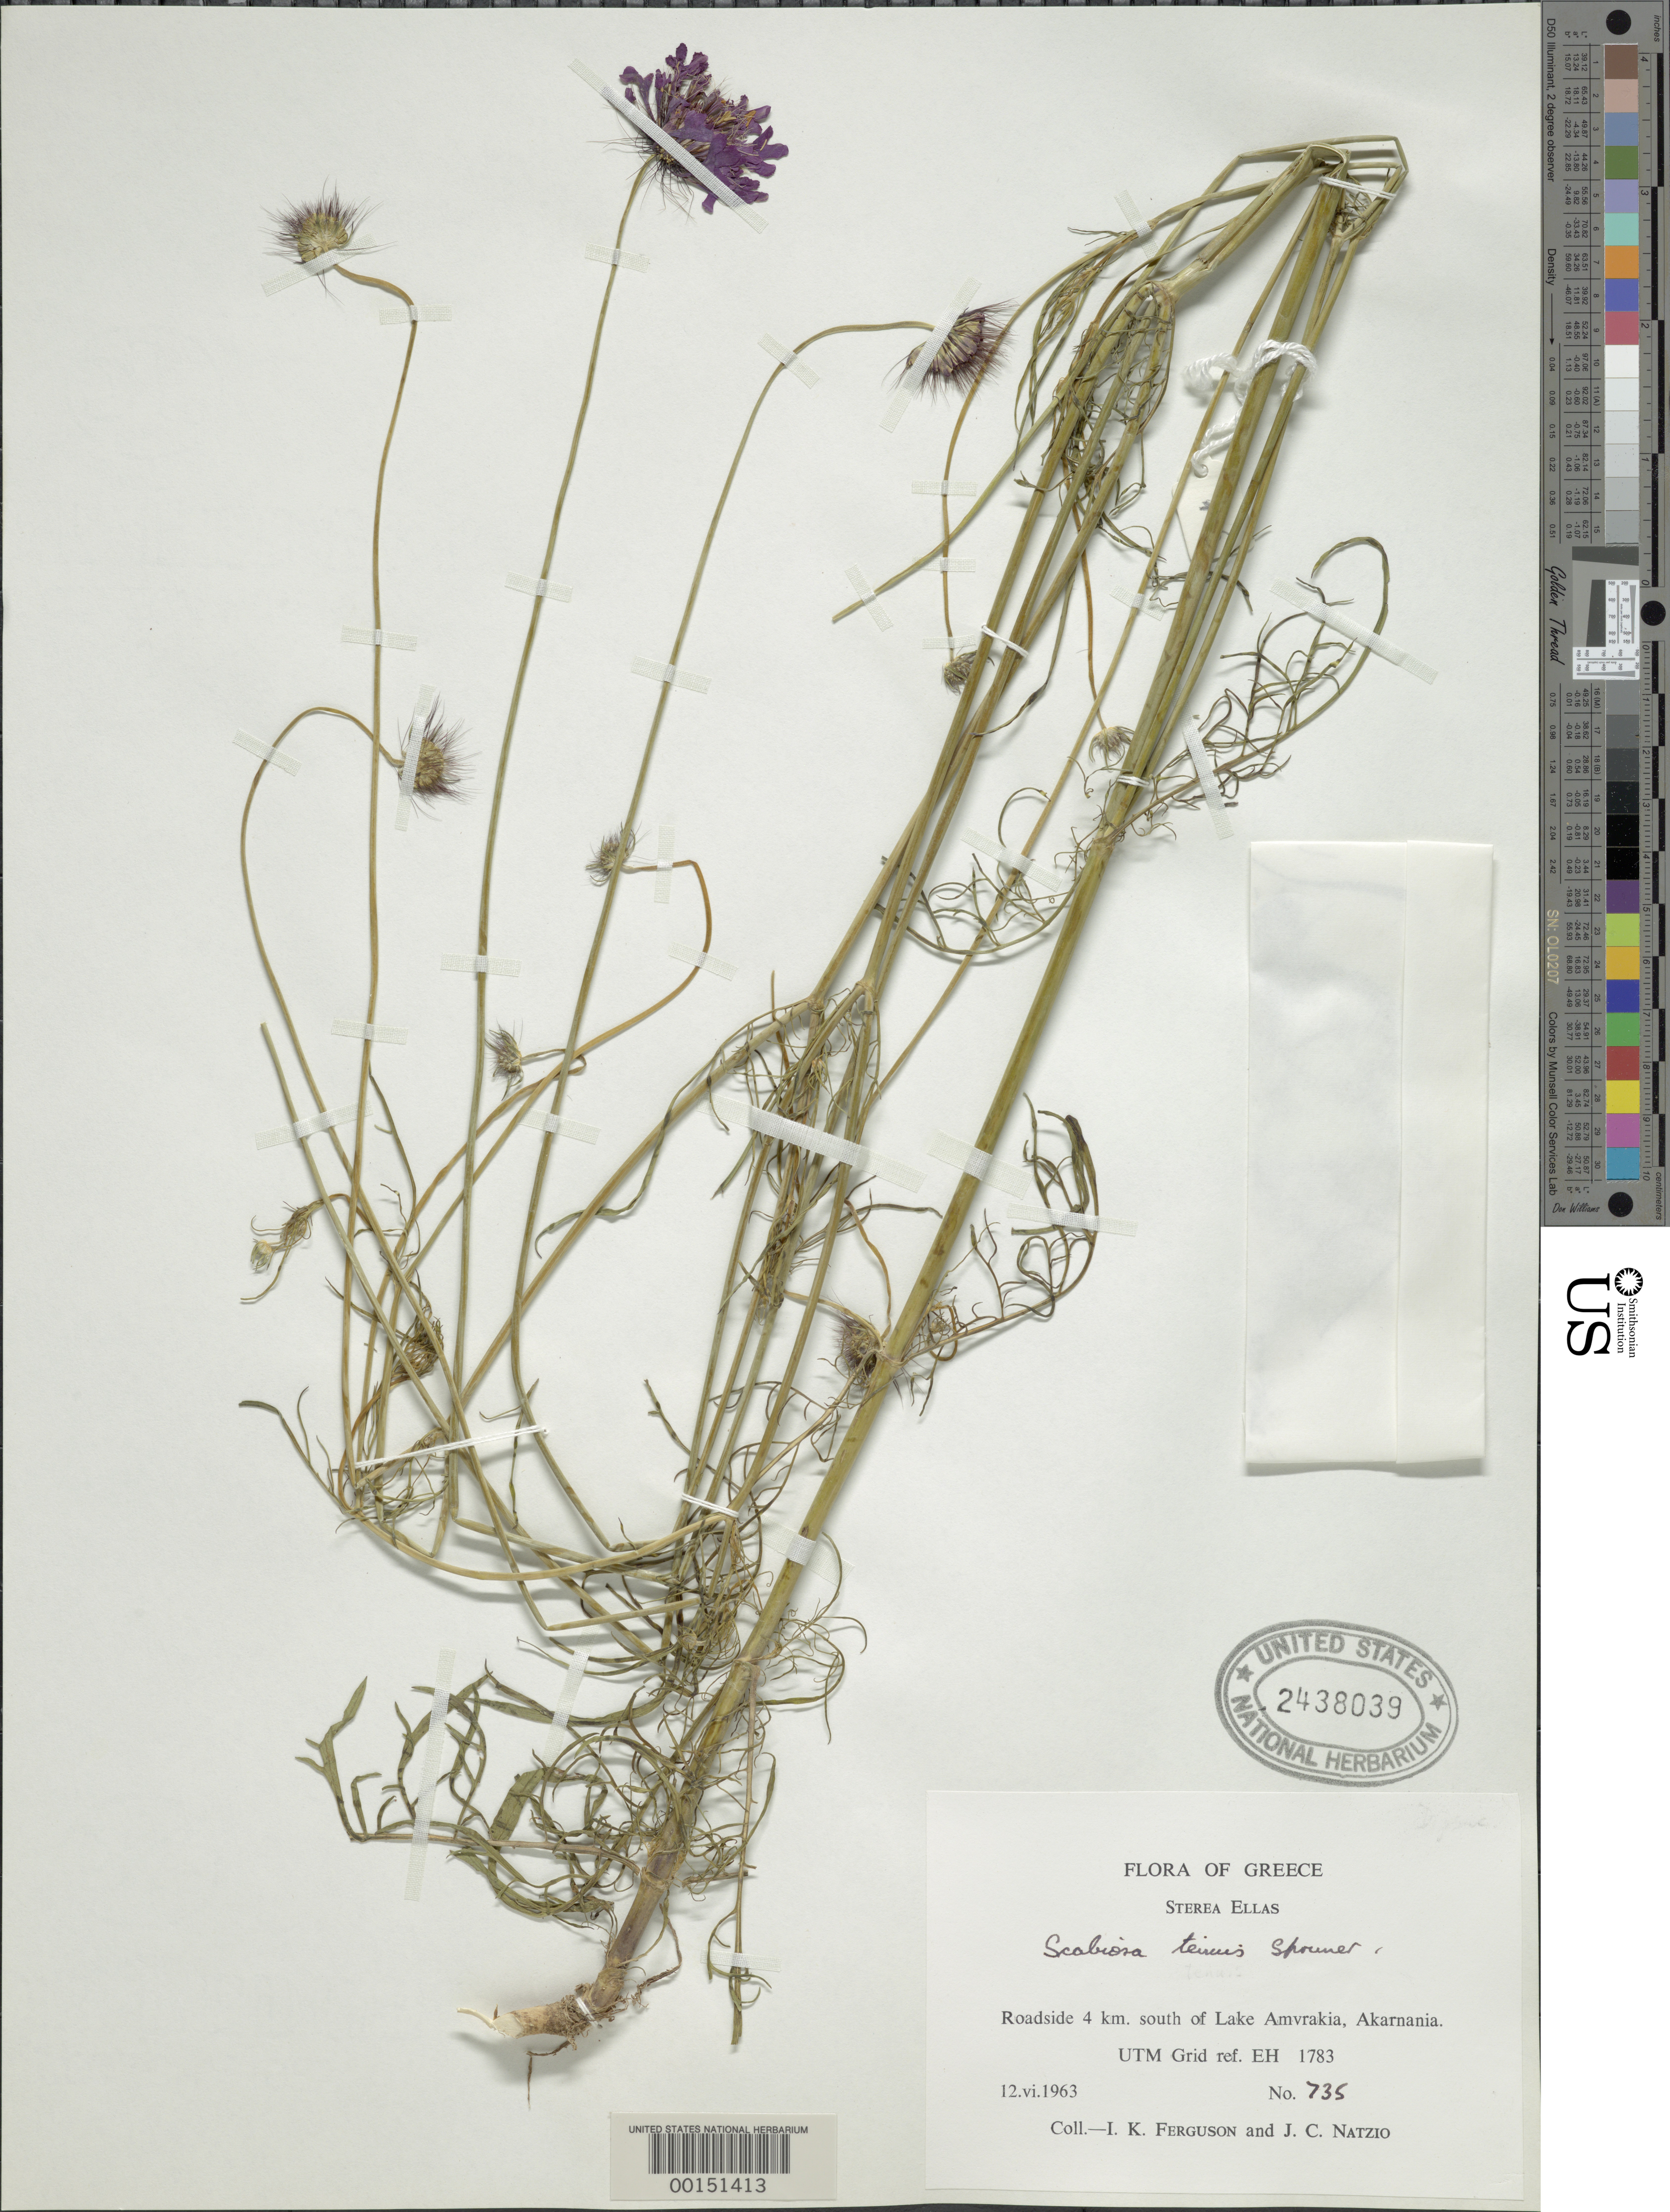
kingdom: Plantae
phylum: Tracheophyta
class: Magnoliopsida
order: Dipsacales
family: Caprifoliaceae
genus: Scabiosa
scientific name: Scabiosa tenuis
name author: Sprunner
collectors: I. K. Ferguson & J. Natzio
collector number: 735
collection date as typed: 12 Jun 1963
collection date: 1963-06-12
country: Greece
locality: Sterea Ellas, south of Lake Amvrakia, Akarnania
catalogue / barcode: US 2438039